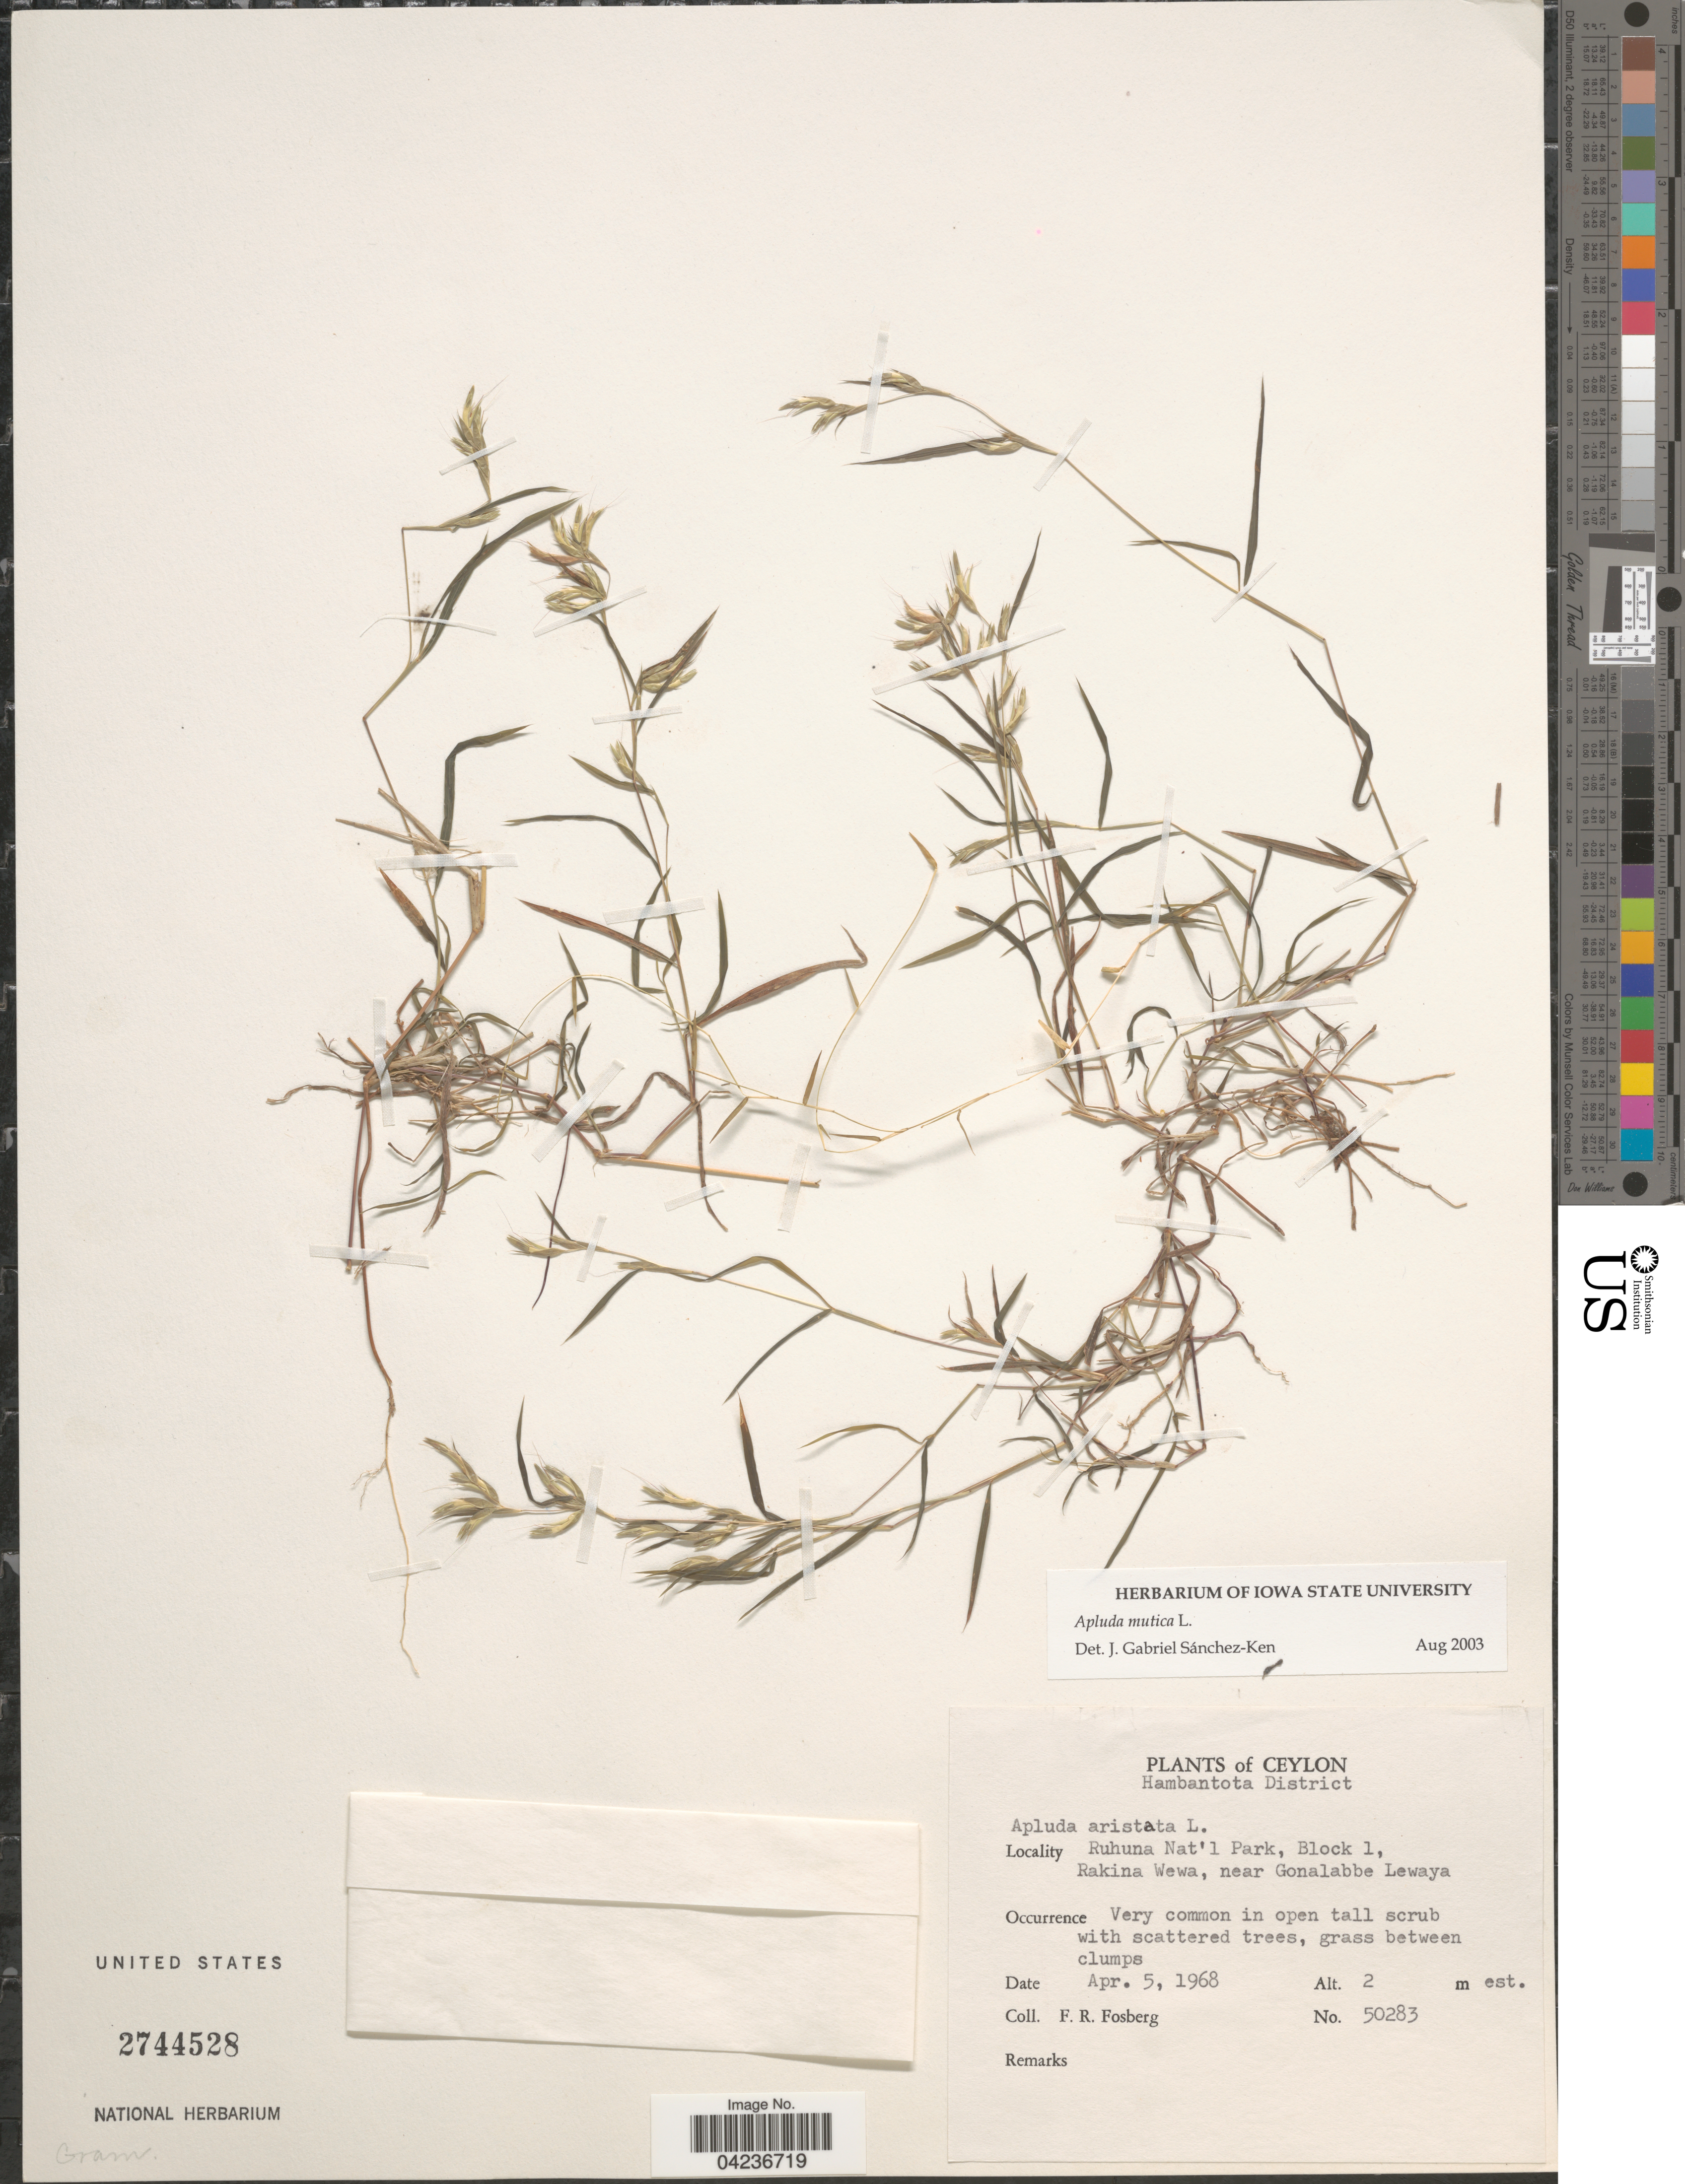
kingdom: Plantae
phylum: Tracheophyta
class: Liliopsida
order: Poales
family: Poaceae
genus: Apluda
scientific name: Apluda mutica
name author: L.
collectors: F. R. Fosberg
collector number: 50283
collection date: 1968-04-05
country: Sri Lanka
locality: Ceylon. Hambantota District. Ruhuna Nat'l Park, Block 1, Rakina Wewa, near Gonalabbe Lewaya.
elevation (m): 2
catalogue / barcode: US 2744528